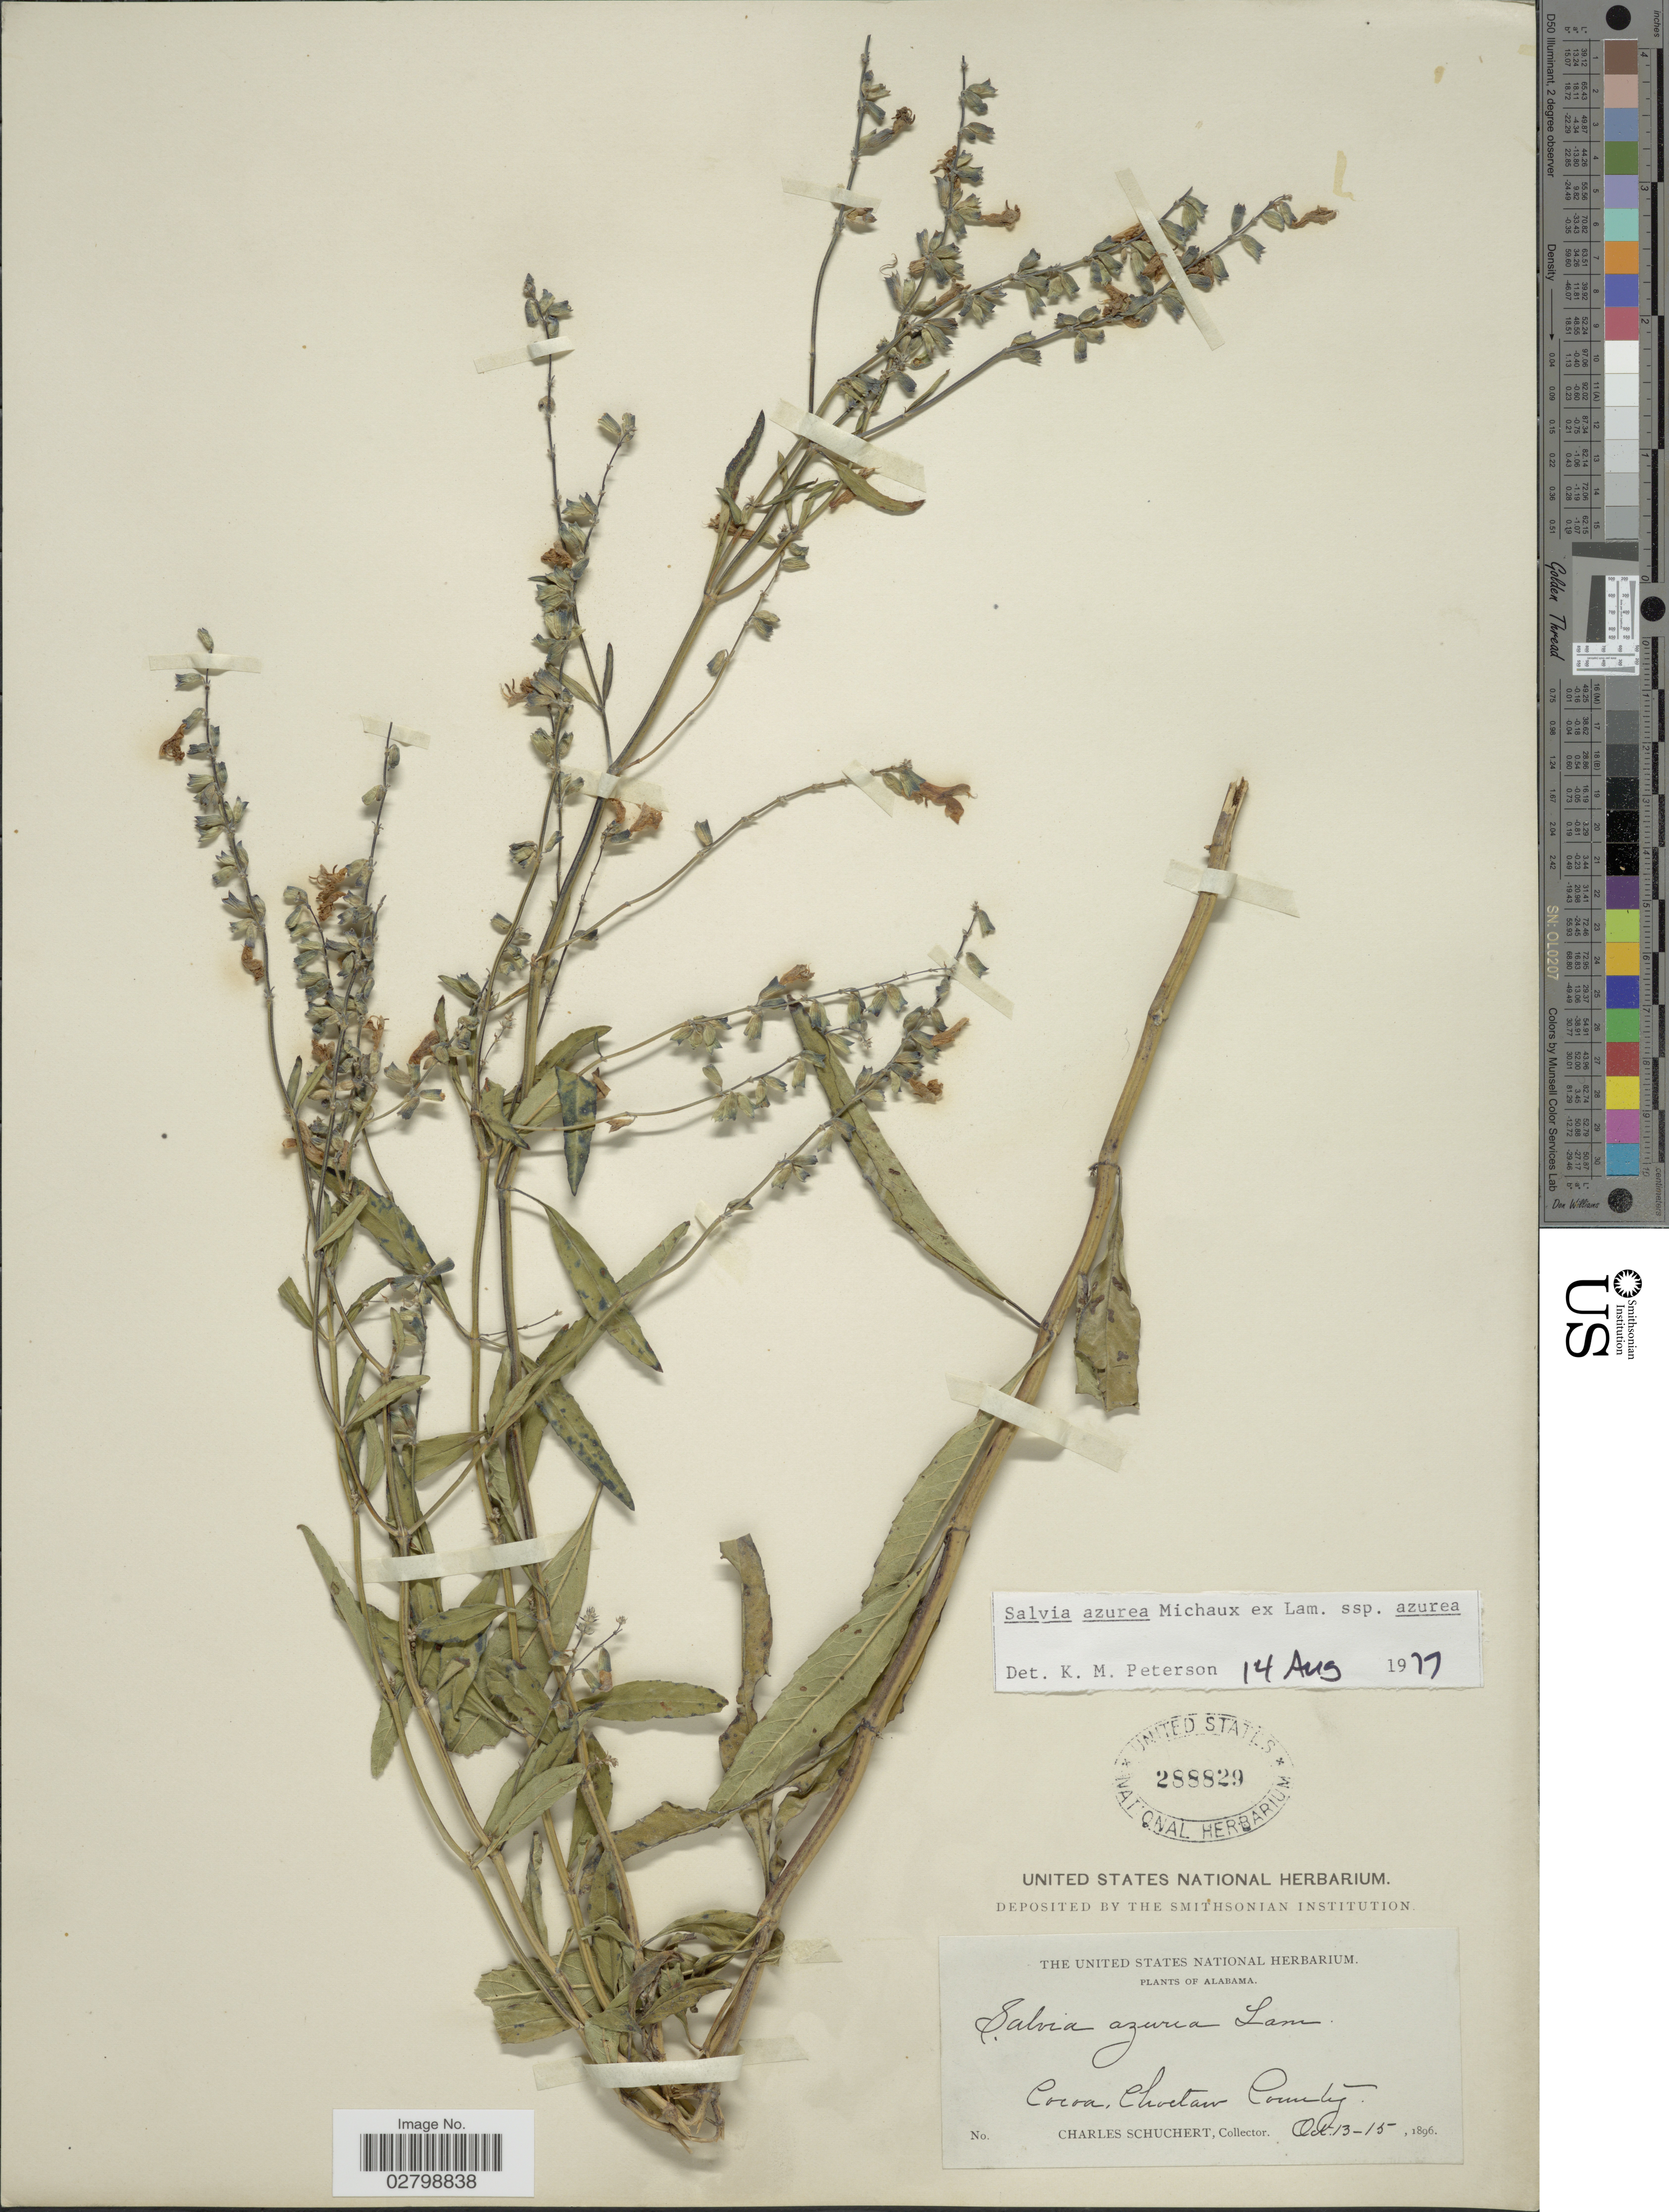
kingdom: Plantae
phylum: Tracheophyta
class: Magnoliopsida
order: Lamiales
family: Lamiaceae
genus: Salvia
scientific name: Salvia azurea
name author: Michx. ex Vahl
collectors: C. Schuchert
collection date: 1896-10-13/1896-10-15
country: United States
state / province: Alabama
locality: Cocoa, Choctaw County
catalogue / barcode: US 288829